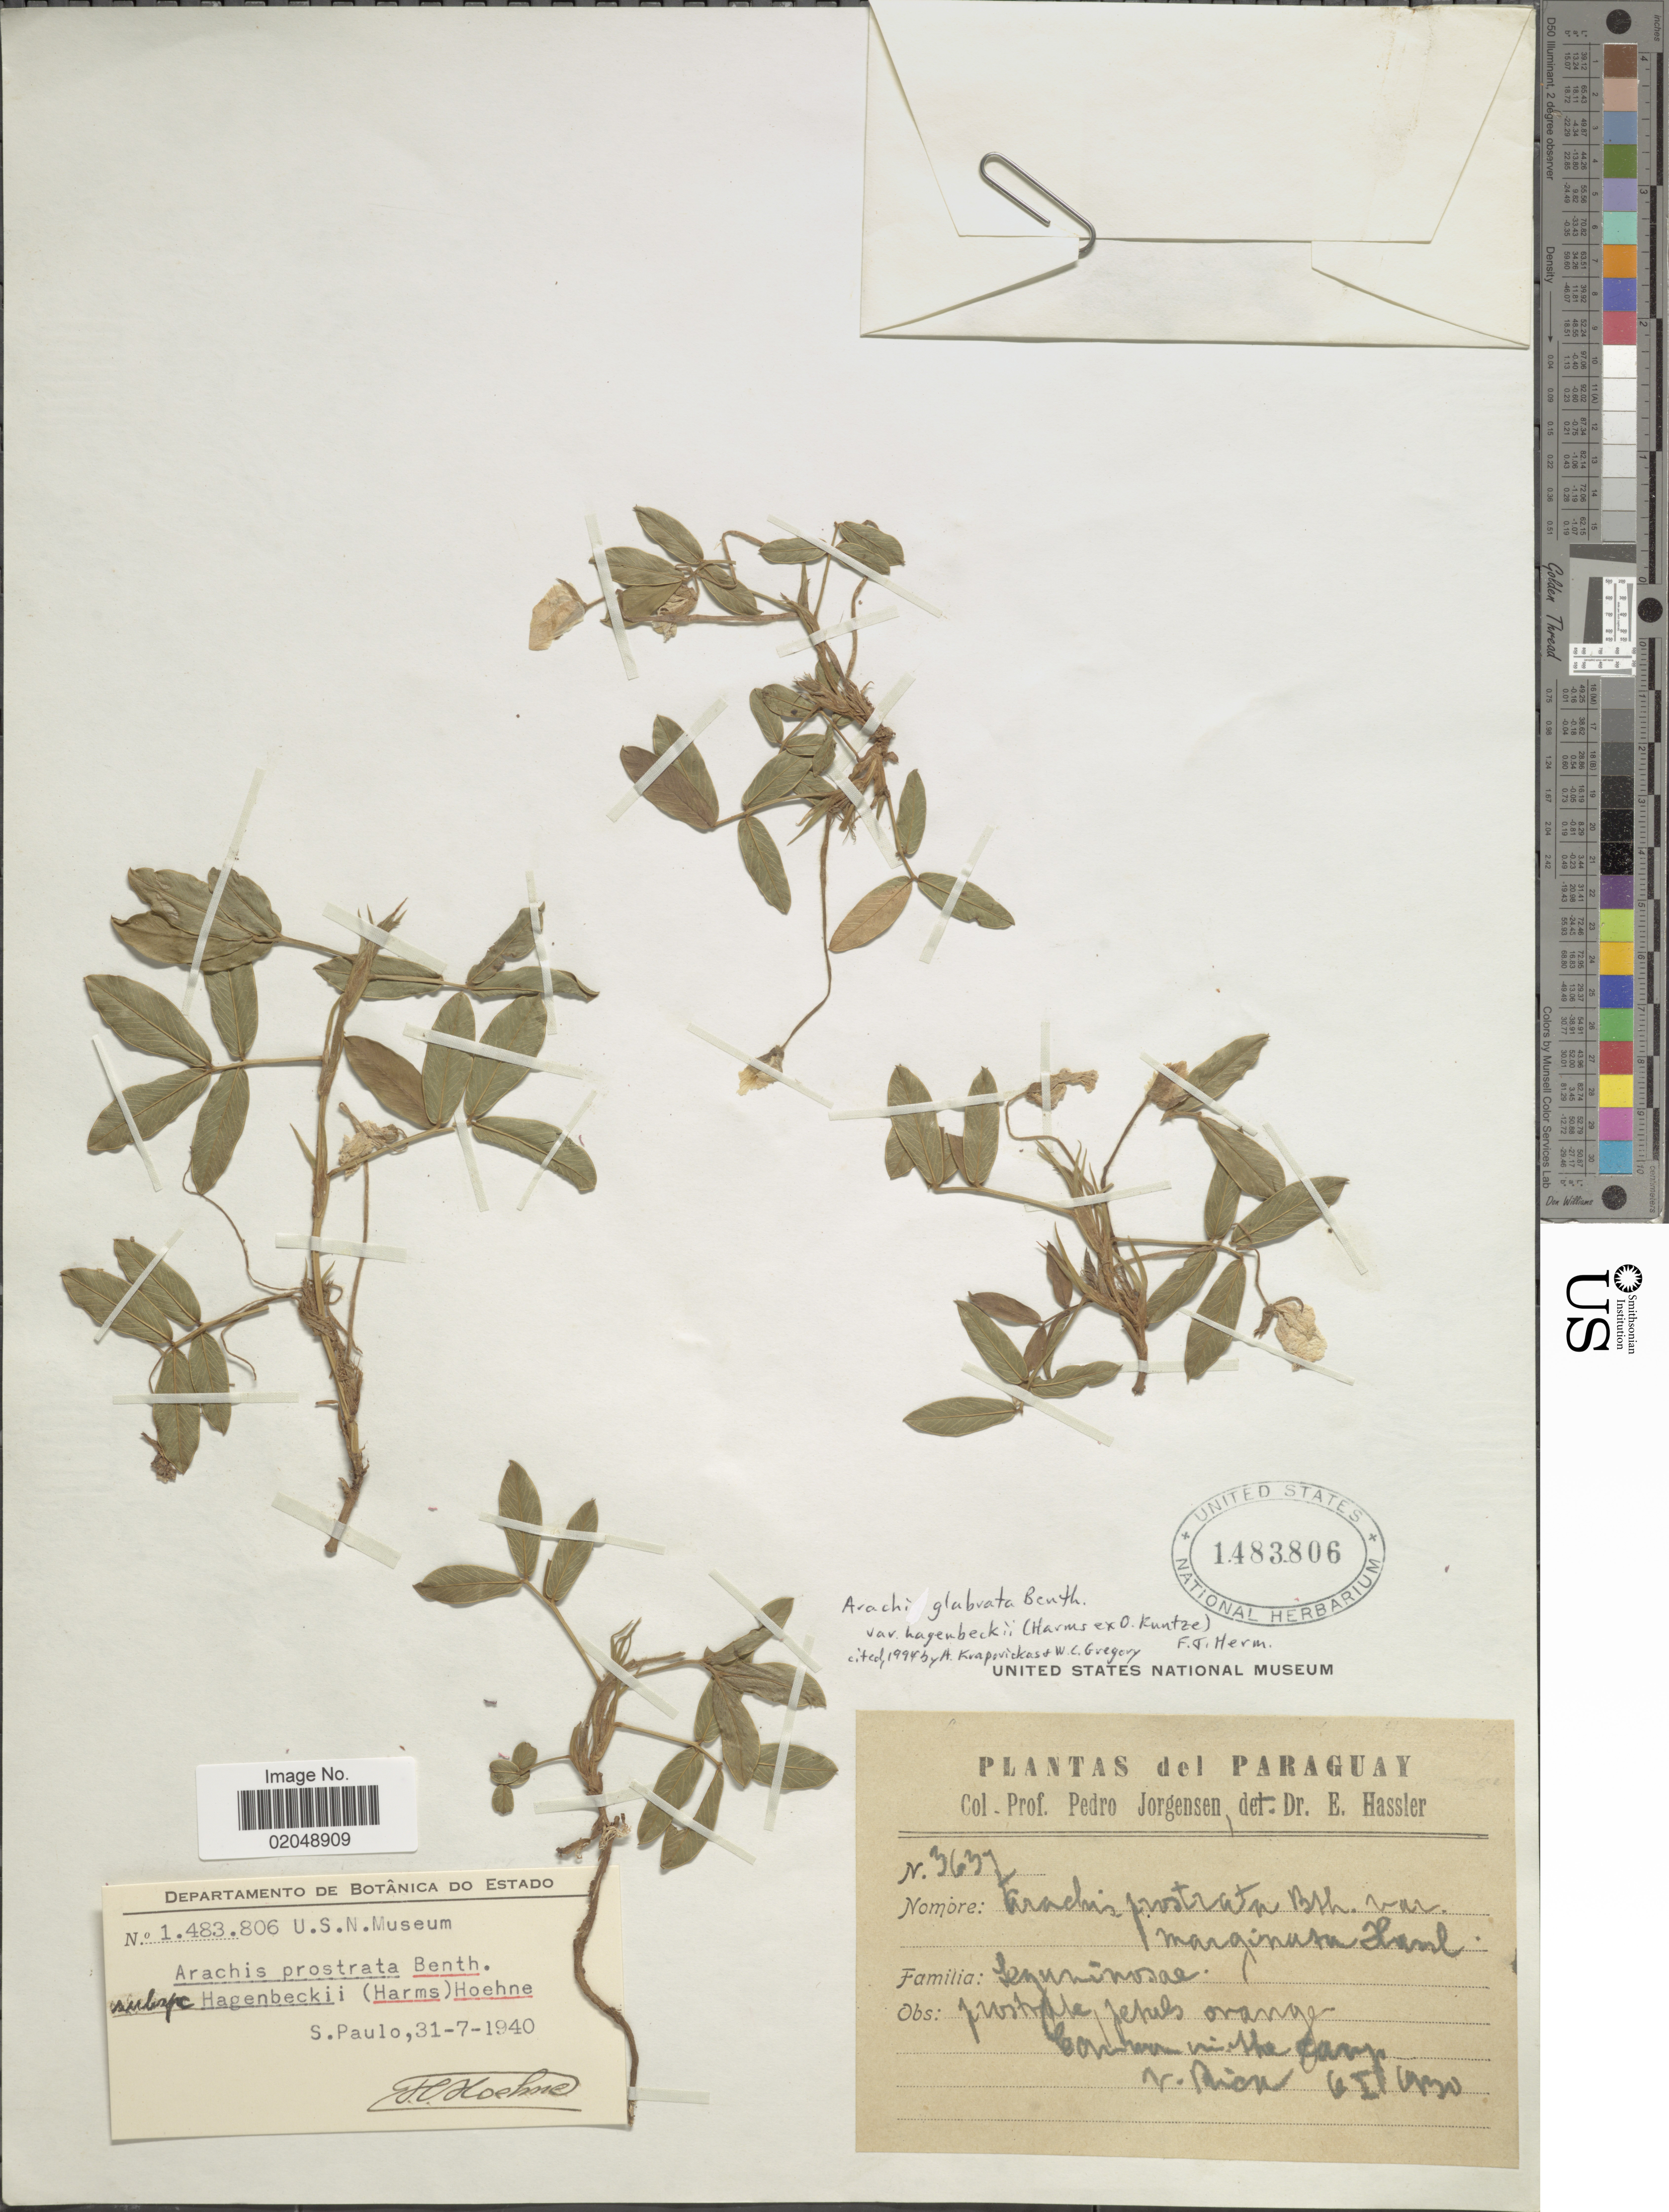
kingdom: Plantae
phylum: Tracheophyta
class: Magnoliopsida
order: Fabales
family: Fabaceae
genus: Arachis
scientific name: Arachis glabrata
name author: Benth.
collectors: P. Jörgensen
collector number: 3637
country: Paraguay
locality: V. Rica.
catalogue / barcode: US 1483806